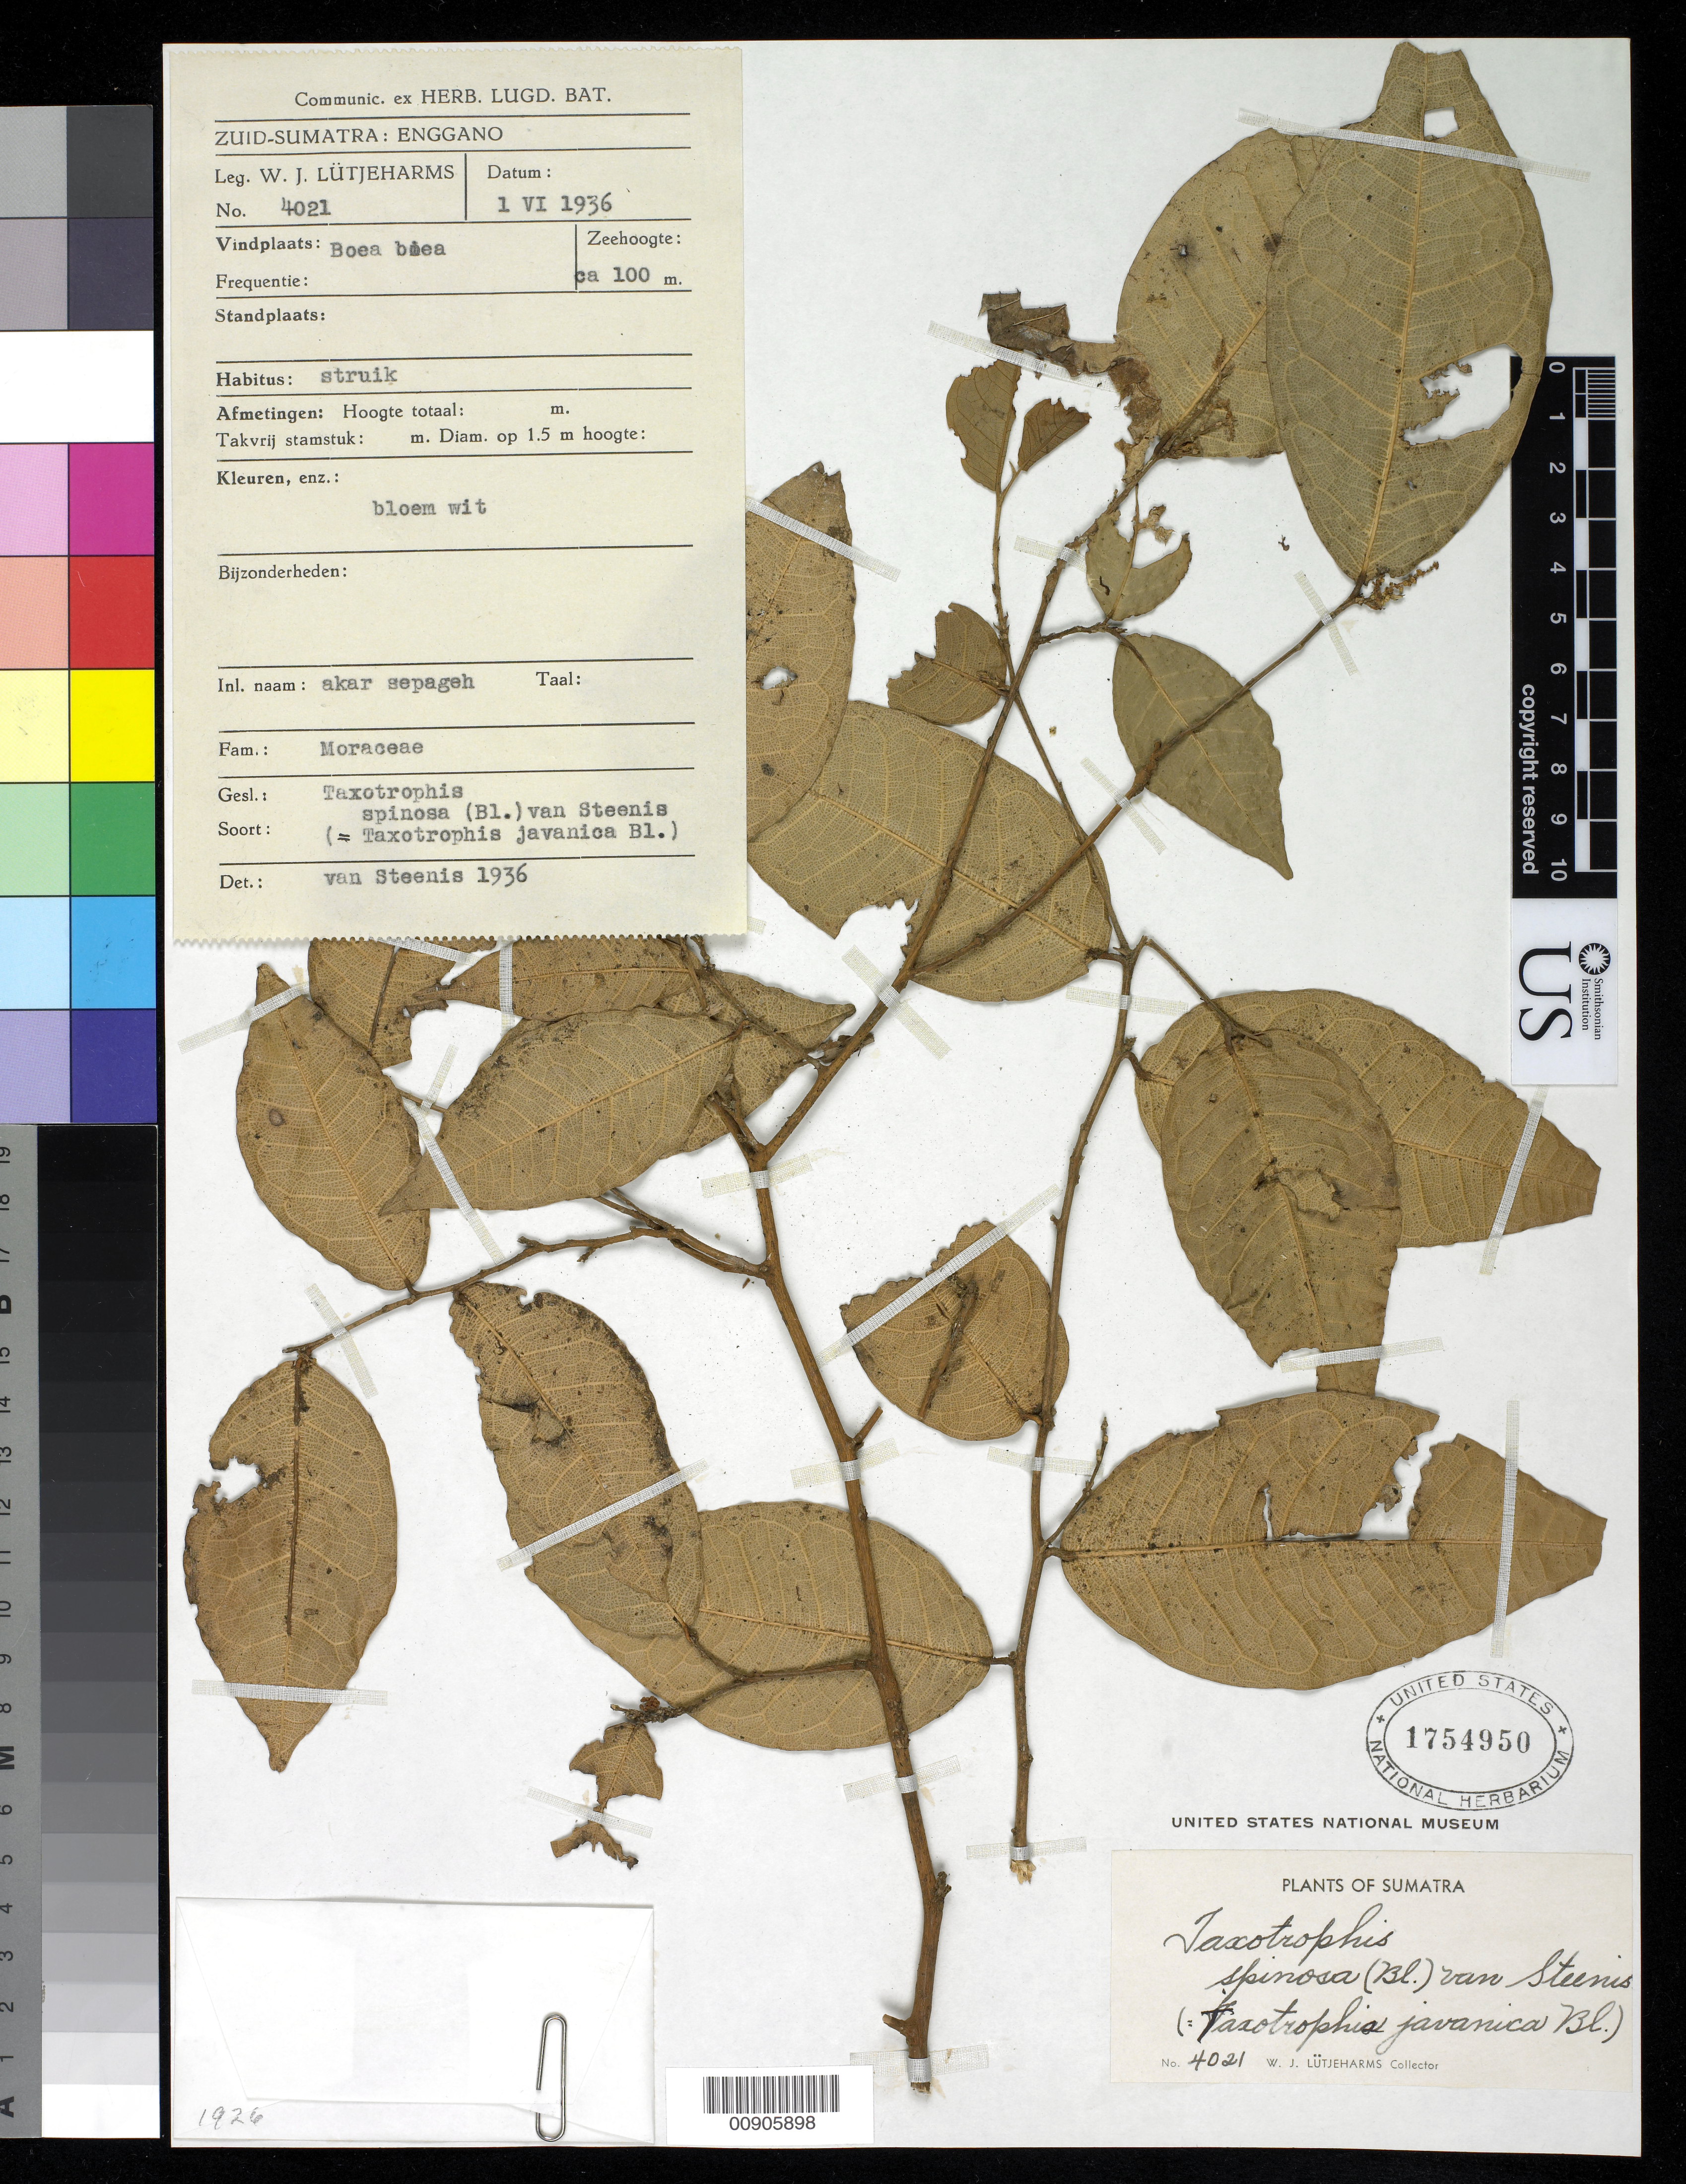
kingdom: Plantae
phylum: Tracheophyta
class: Magnoliopsida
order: Rosales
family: Moraceae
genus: Taxotrophis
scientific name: Taxotrophis spinosa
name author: (Blume) Steenis ex Backer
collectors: W. Lütjeharms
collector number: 4021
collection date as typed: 01 Jun 1936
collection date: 1936-06-01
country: Indonesia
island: Enggano I.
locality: Enggano, Bengkulu, Pulau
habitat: struik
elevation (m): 100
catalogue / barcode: US 1754950